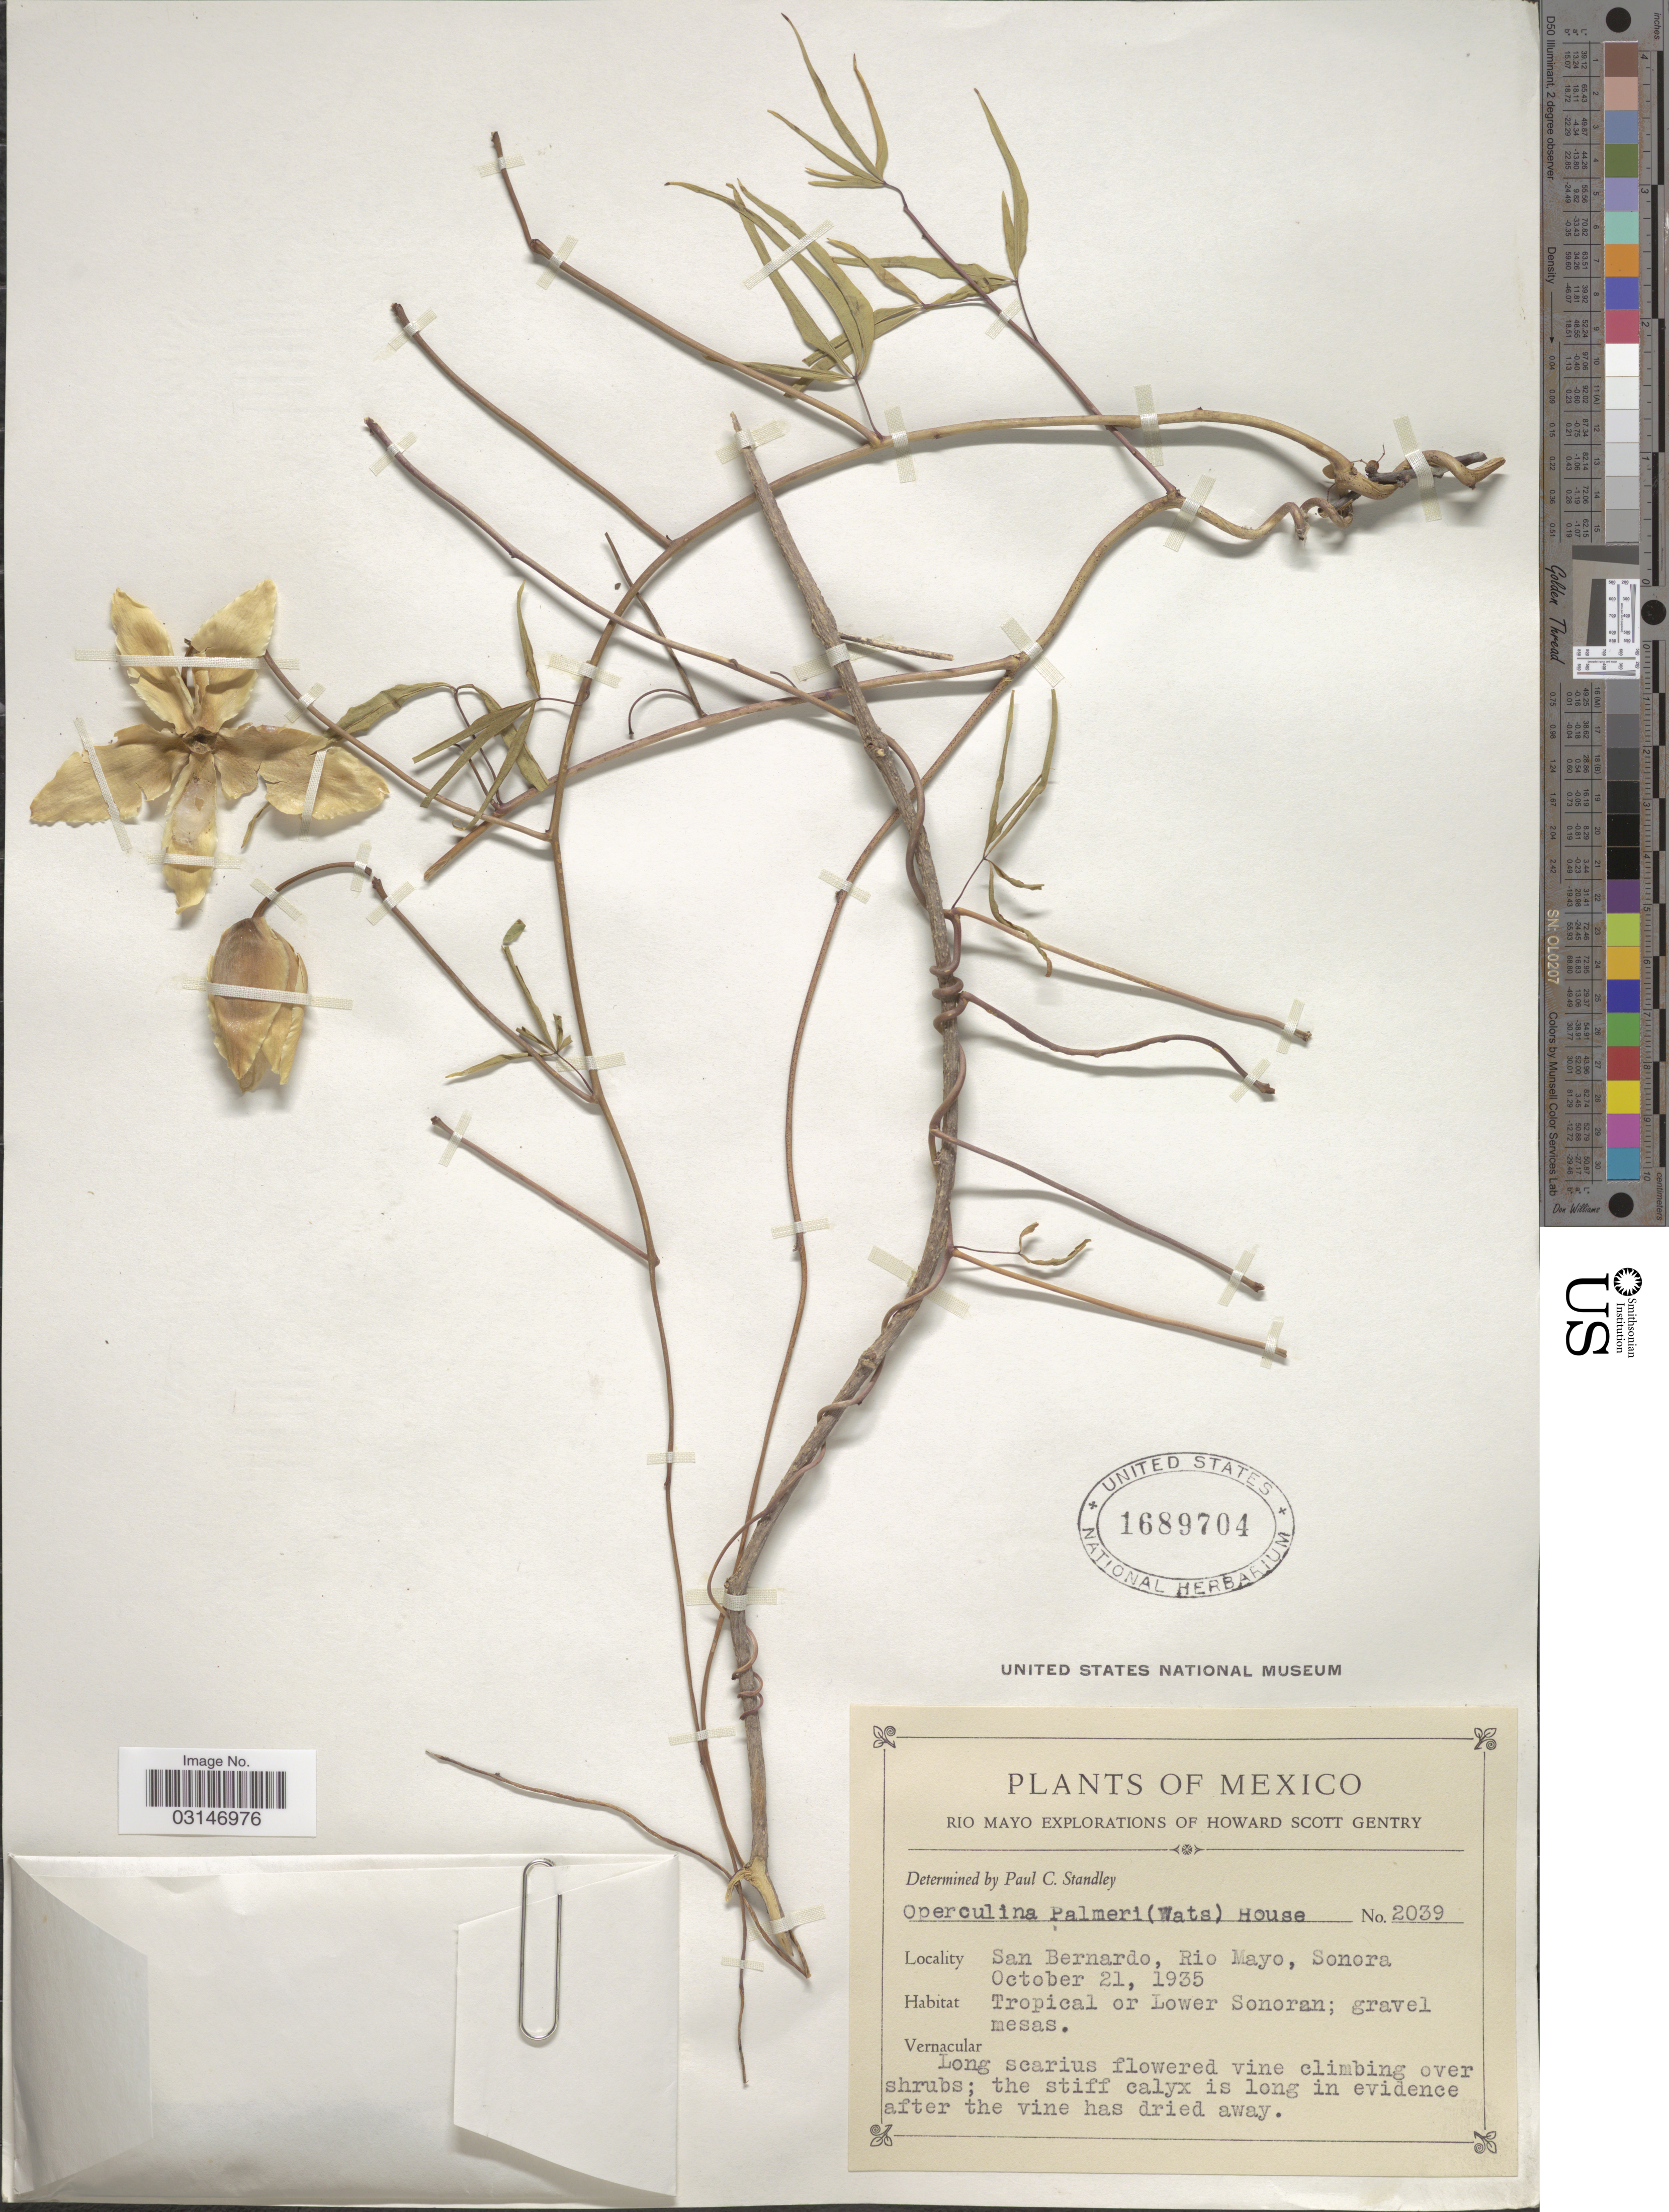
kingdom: Plantae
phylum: Tracheophyta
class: Magnoliopsida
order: Solanales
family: Convolvulaceae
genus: Distimake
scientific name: Distimake palmeri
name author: (S. Watson) A. R. Simões & Sim.-Bianch.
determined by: Strong, Mark T., (BOT), Smithsonian Institution - National Museum of Natural History (UNITED STATES)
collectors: H. S. Gentry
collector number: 2039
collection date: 1935-10-21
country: Mexico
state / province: Sonora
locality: San Bernardo, Rio Mayo, Sonora, Rio Mayo, Tropical or Lower Sonoran.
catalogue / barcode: US 1689704